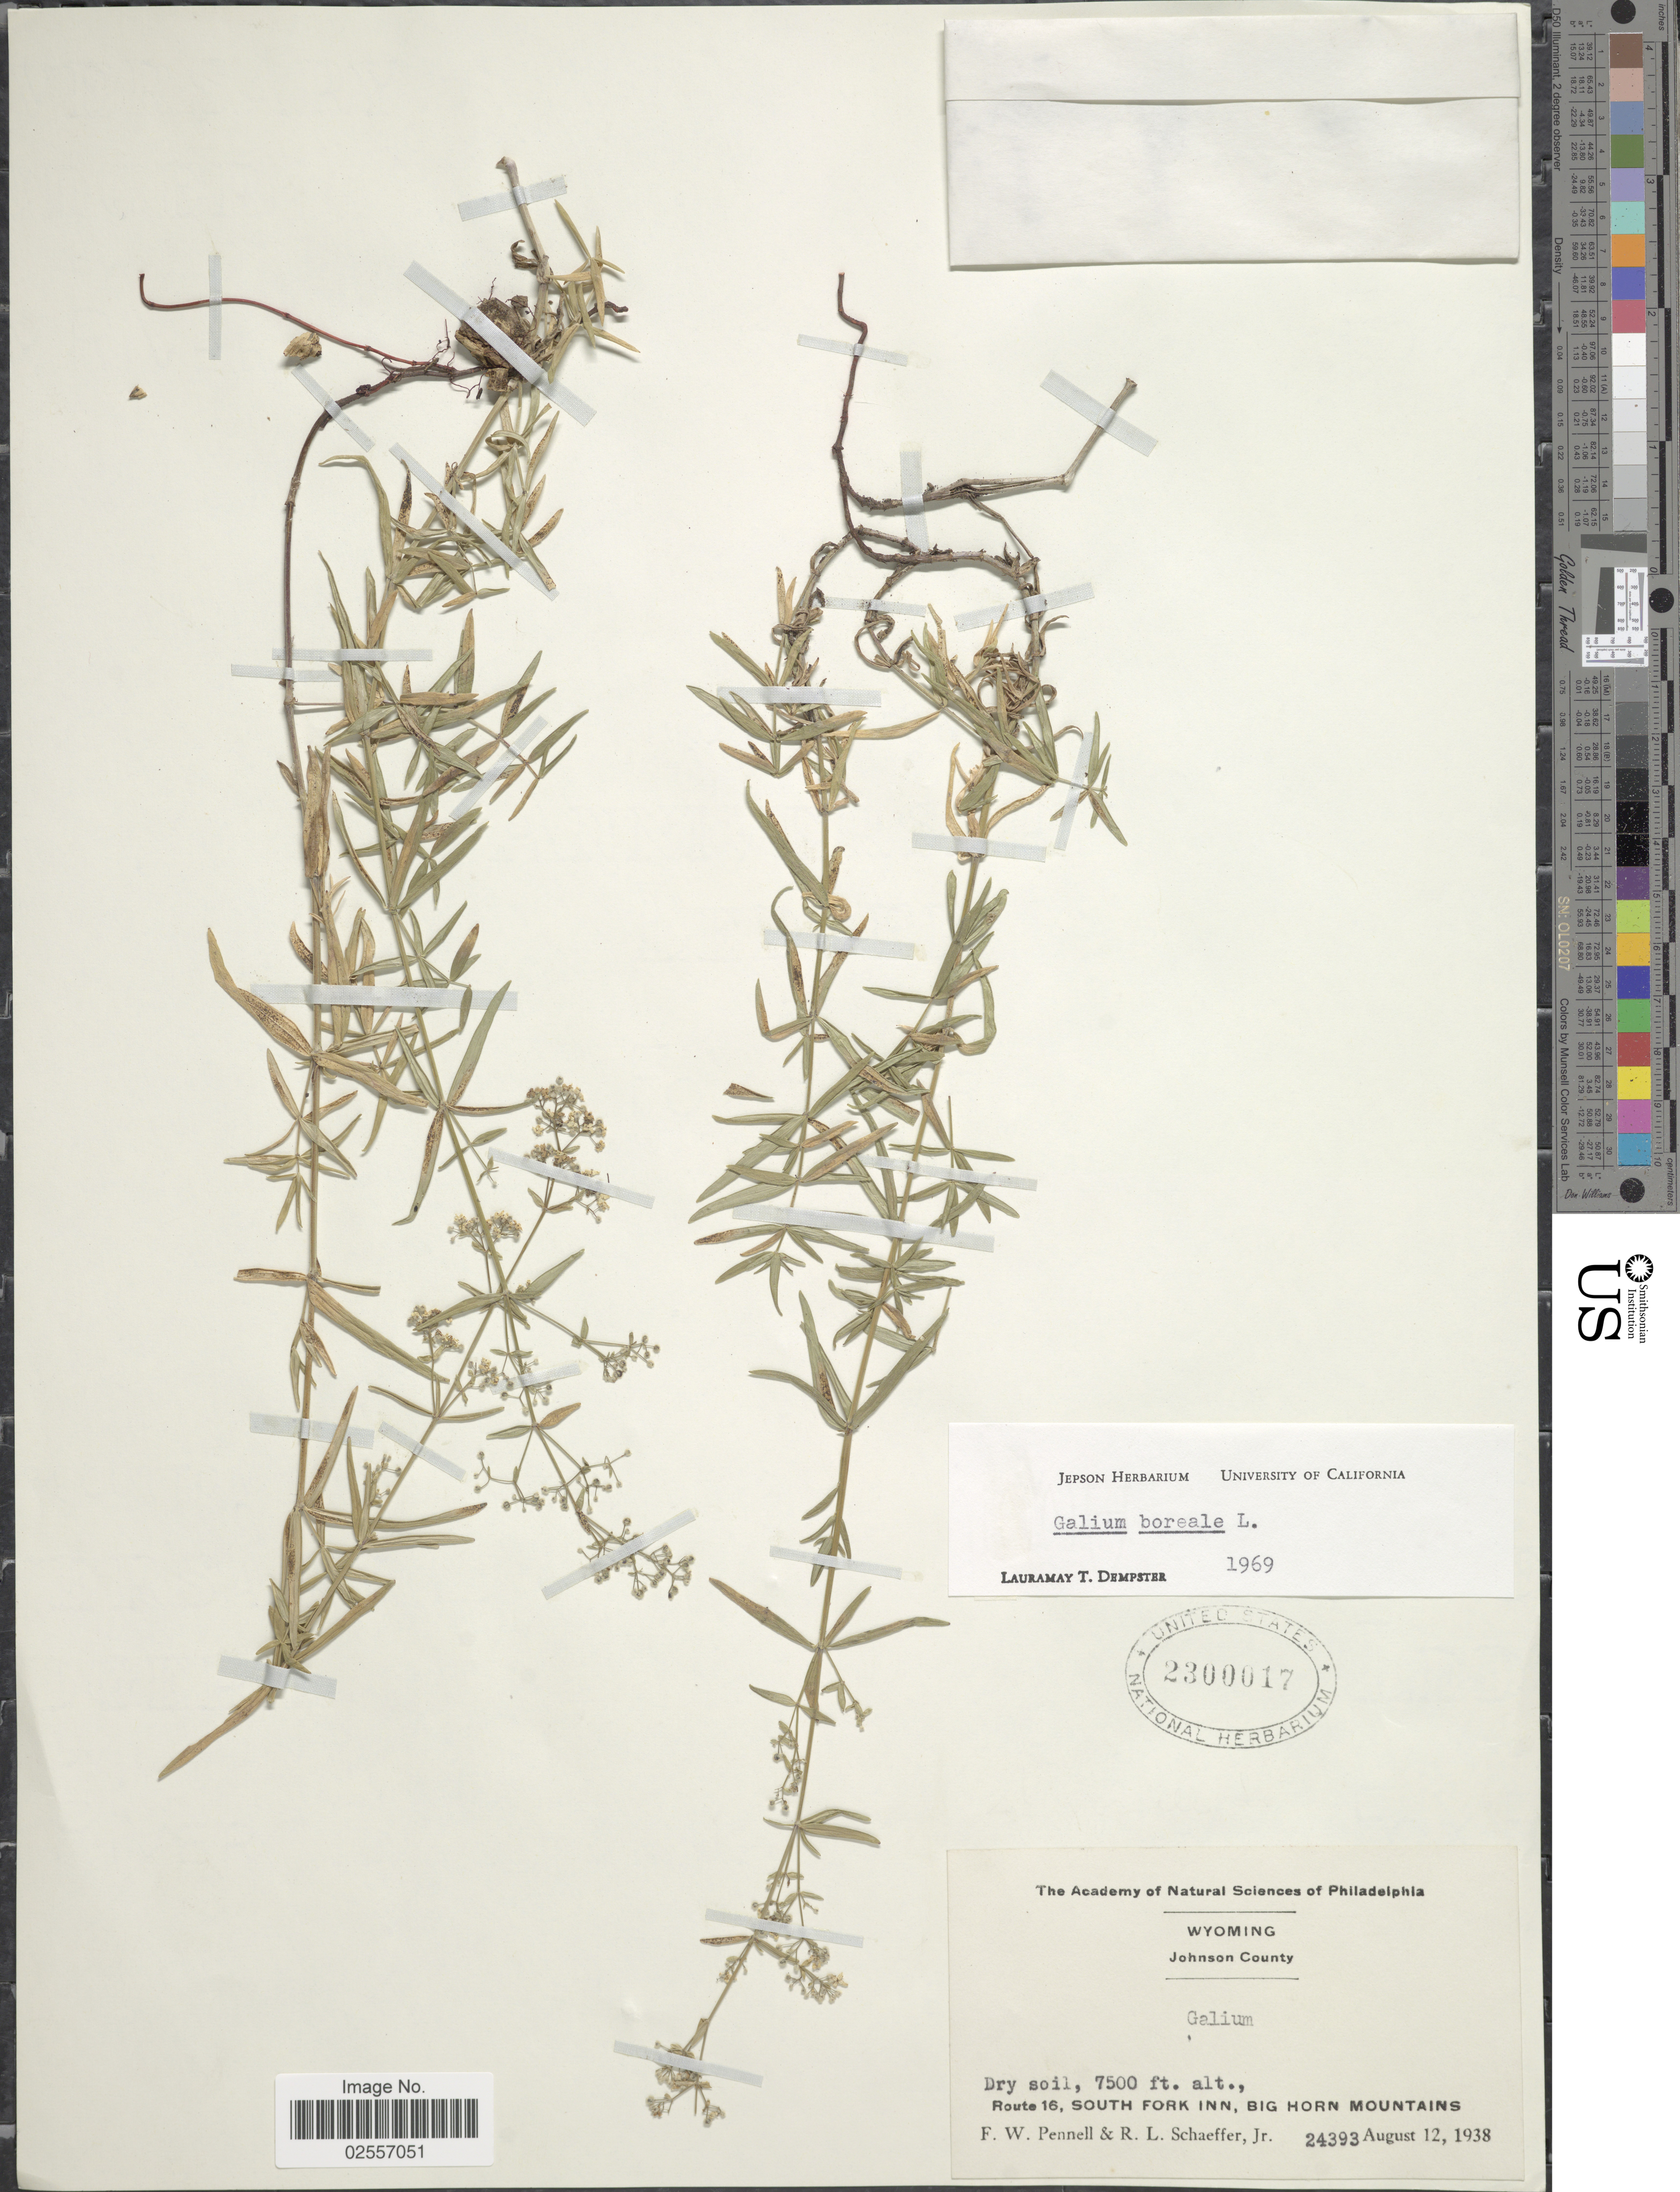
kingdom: Plantae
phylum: Tracheophyta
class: Magnoliopsida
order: Gentianales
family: Rubiaceae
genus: Galium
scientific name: Galium boreale L.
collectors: F. W. Pennell & R. L. Schaeffer Jr.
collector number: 24393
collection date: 1938-08-12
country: United States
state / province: Wyoming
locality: Johnson County. Route 16, South Fork Inn, Big Horn Mountains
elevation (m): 2286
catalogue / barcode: US 2300017